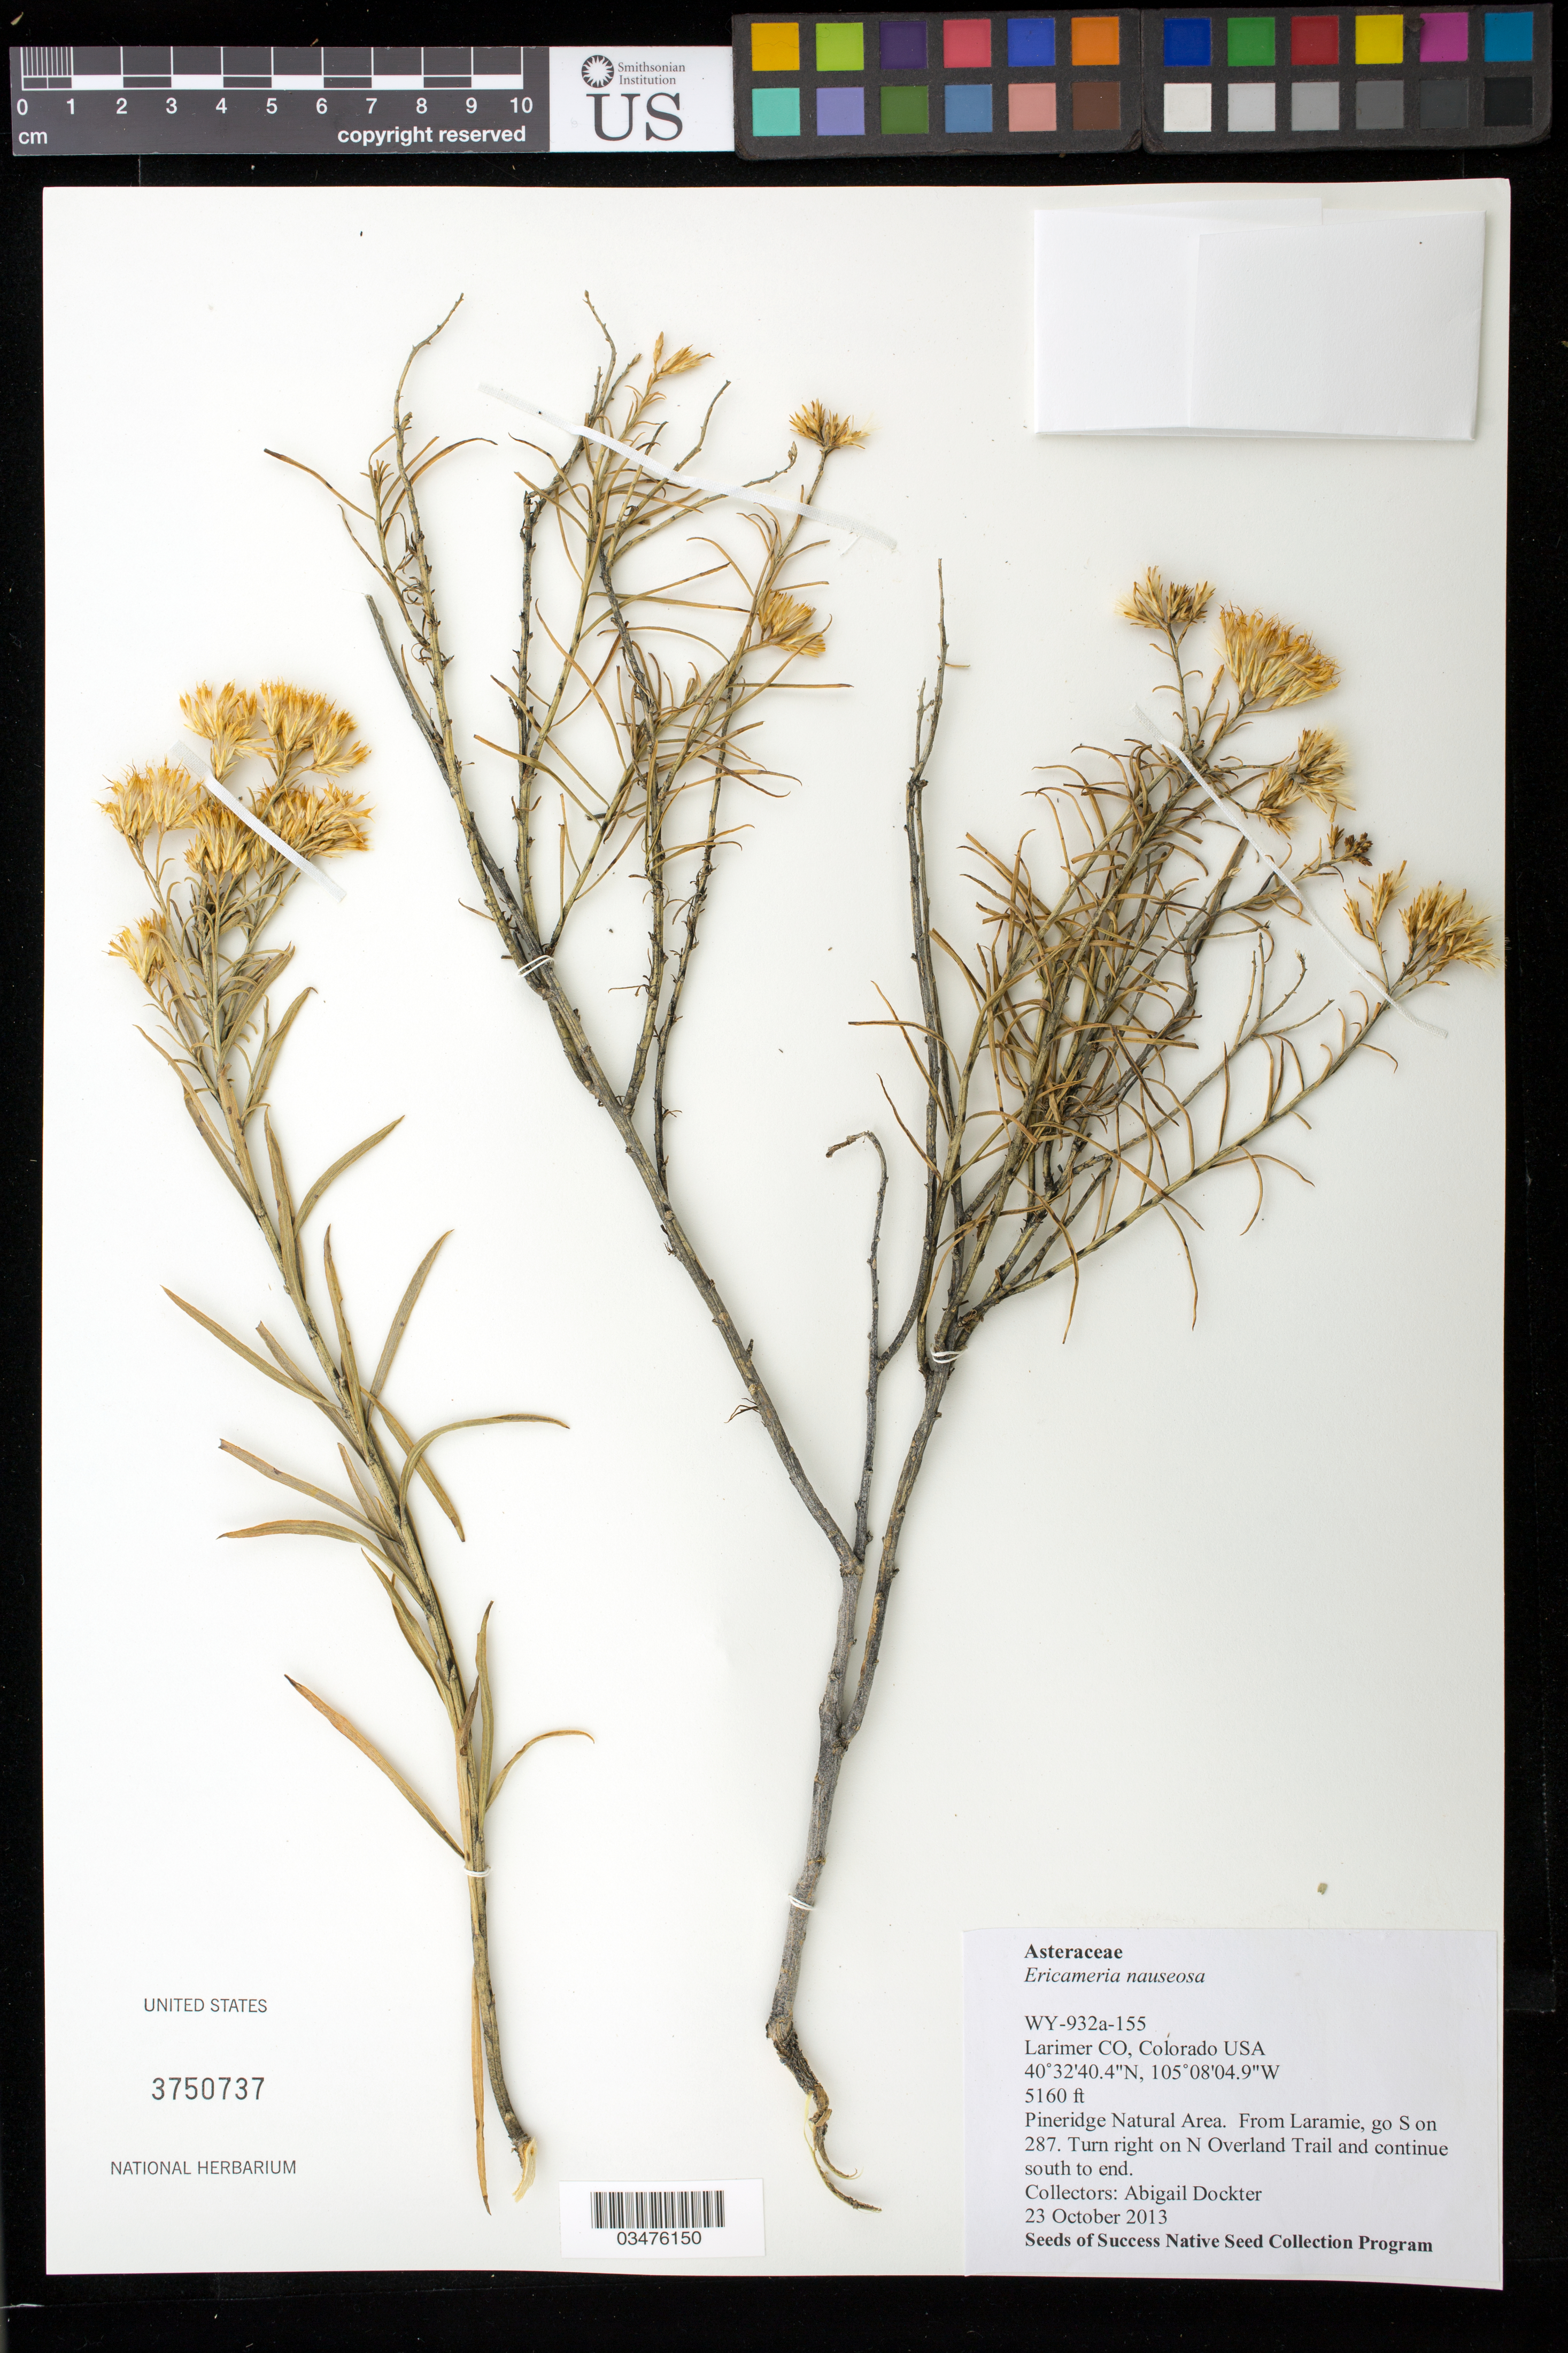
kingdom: Plantae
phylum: Tracheophyta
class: Magnoliopsida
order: Asterales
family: Asteraceae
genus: Ericameria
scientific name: Ericameria nauseosa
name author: (Pall. ex Pursh) G.L. Nesom & G.I. Baird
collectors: A. Dockter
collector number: WY932A-155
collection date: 2013-10-23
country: United States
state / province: Colorado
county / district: Larimer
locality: Pineridge Natural Area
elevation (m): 1573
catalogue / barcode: US 3750737